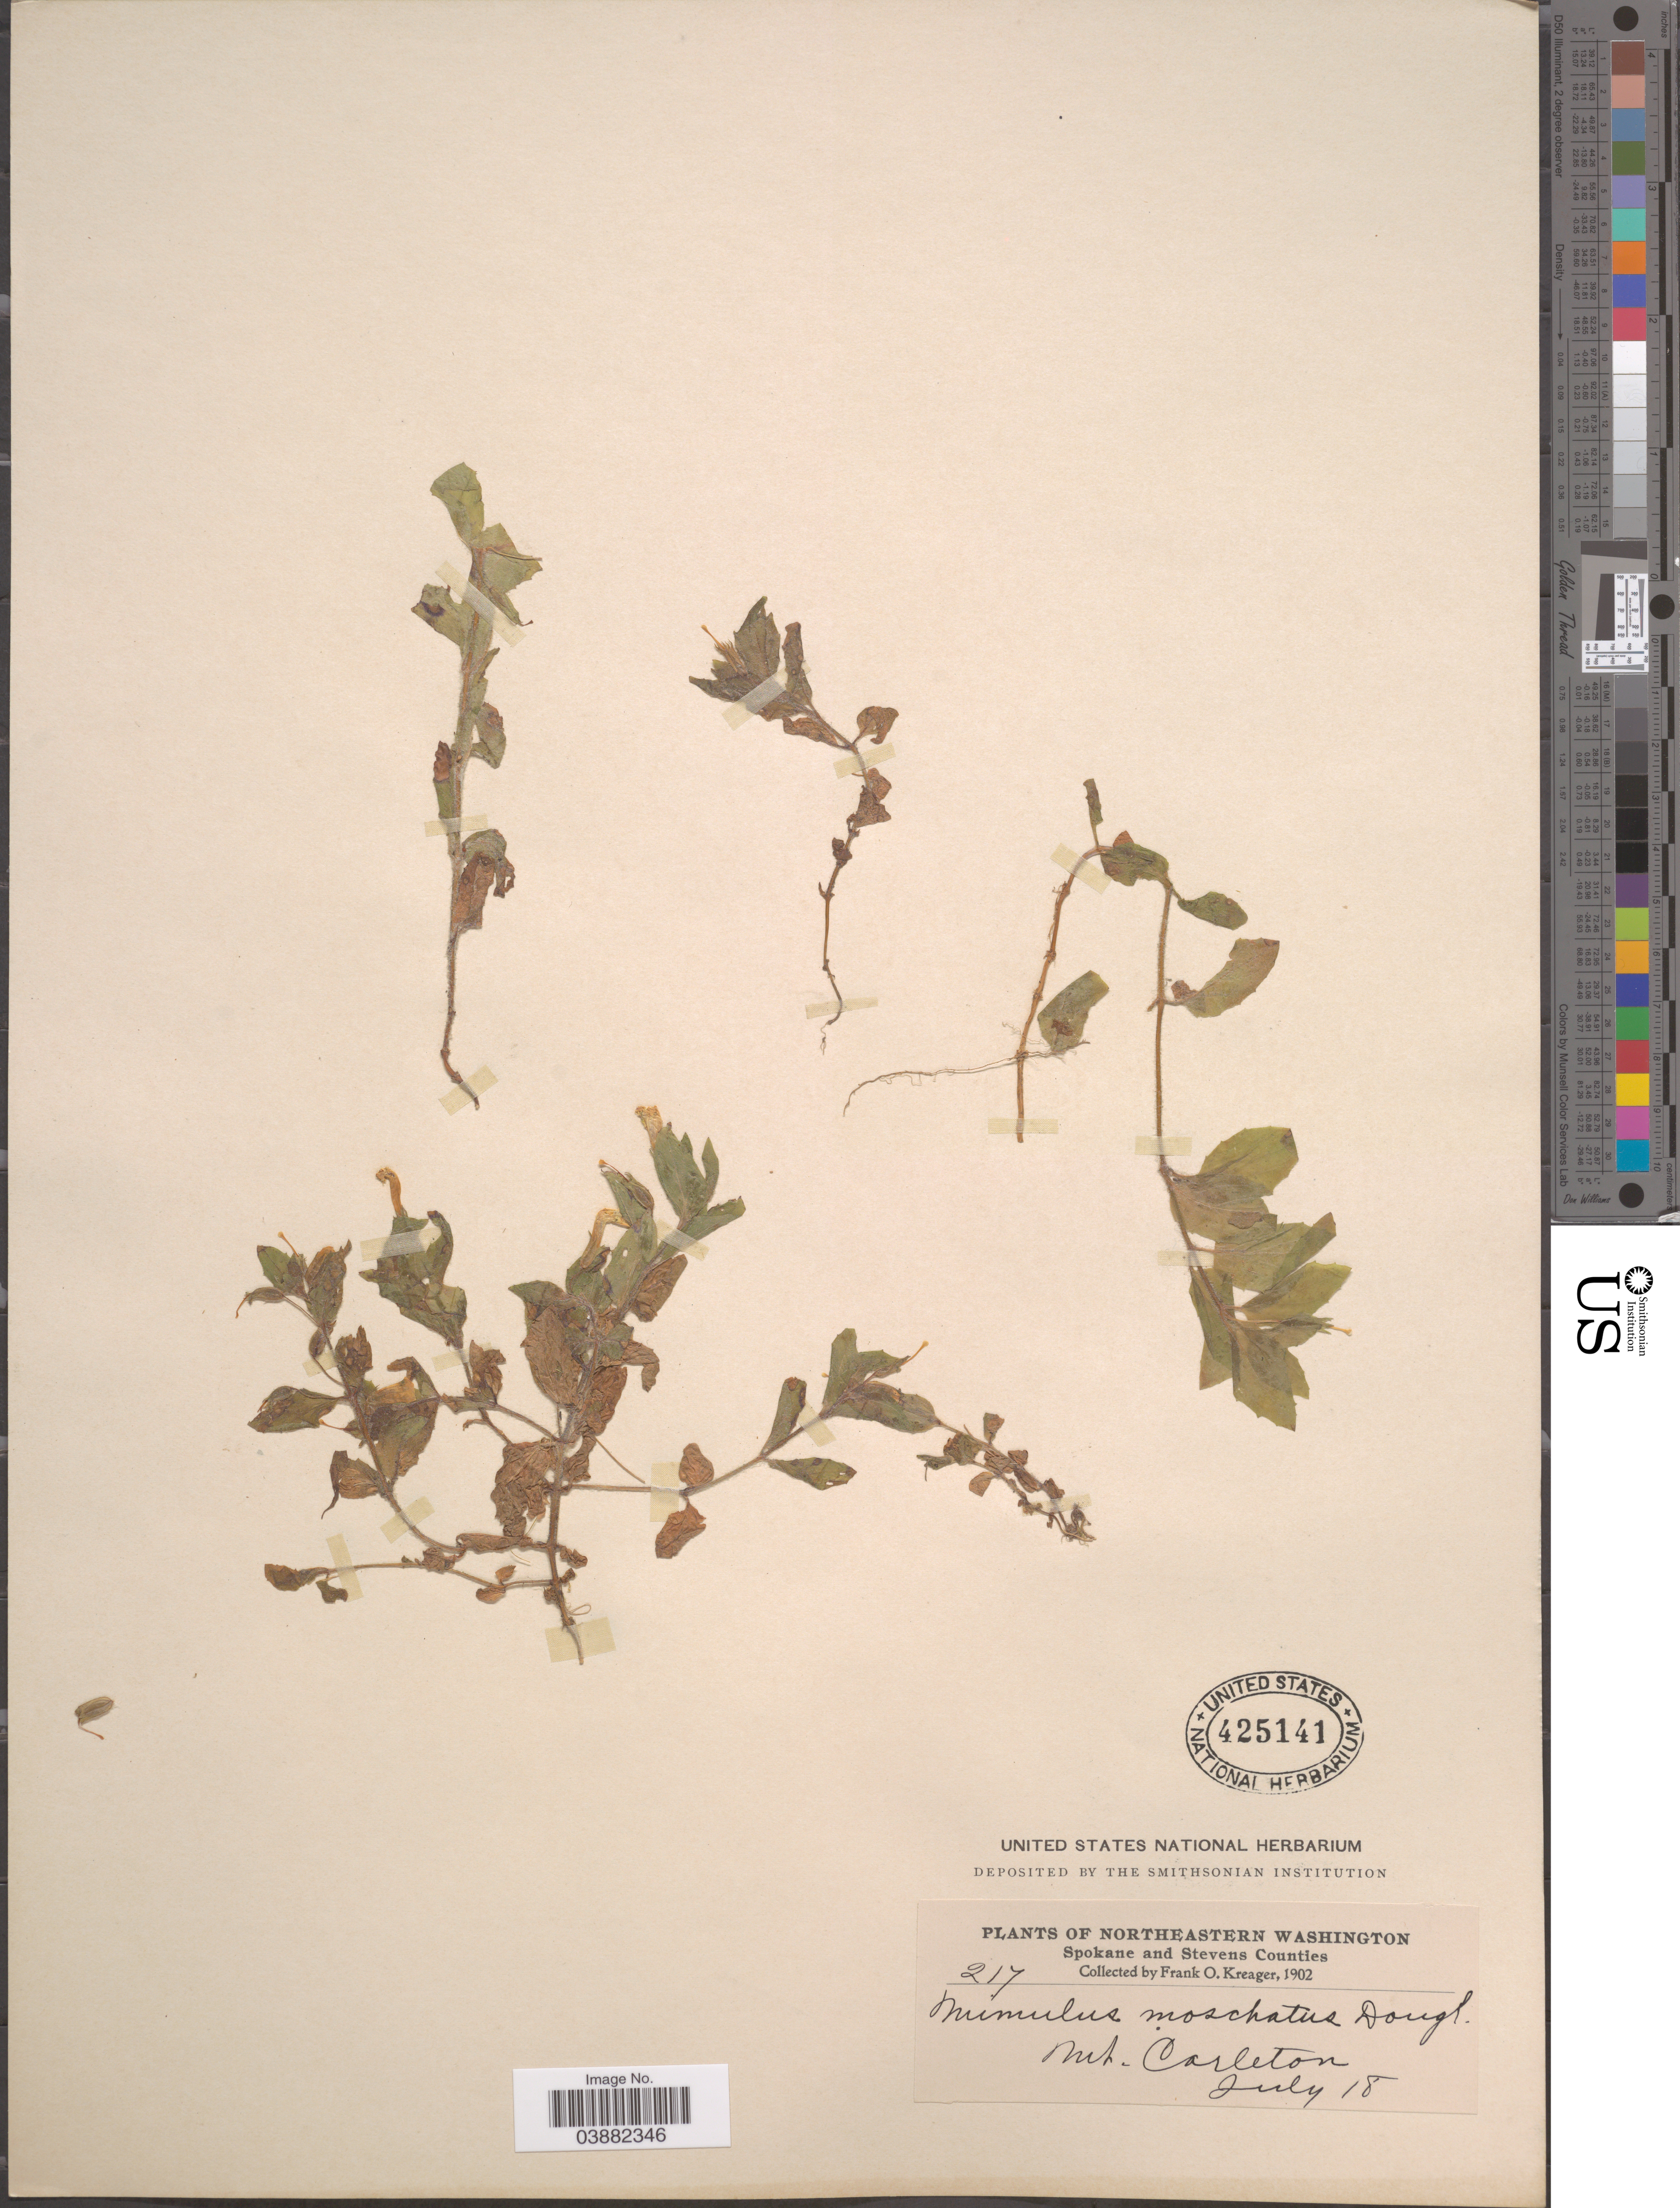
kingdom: Plantae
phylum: Tracheophyta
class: Magnoliopsida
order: Lamiales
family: Phrymaceae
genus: Mimulus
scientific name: Mimulus moschatus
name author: Douglas ex Lindl.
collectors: F. Kreager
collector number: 217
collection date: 1902-07-18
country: United States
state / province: Washington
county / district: Spokane / Stevens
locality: Northeastern Washington. Spokane and Stevens Counties. Mt. Carleton.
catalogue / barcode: US 425141